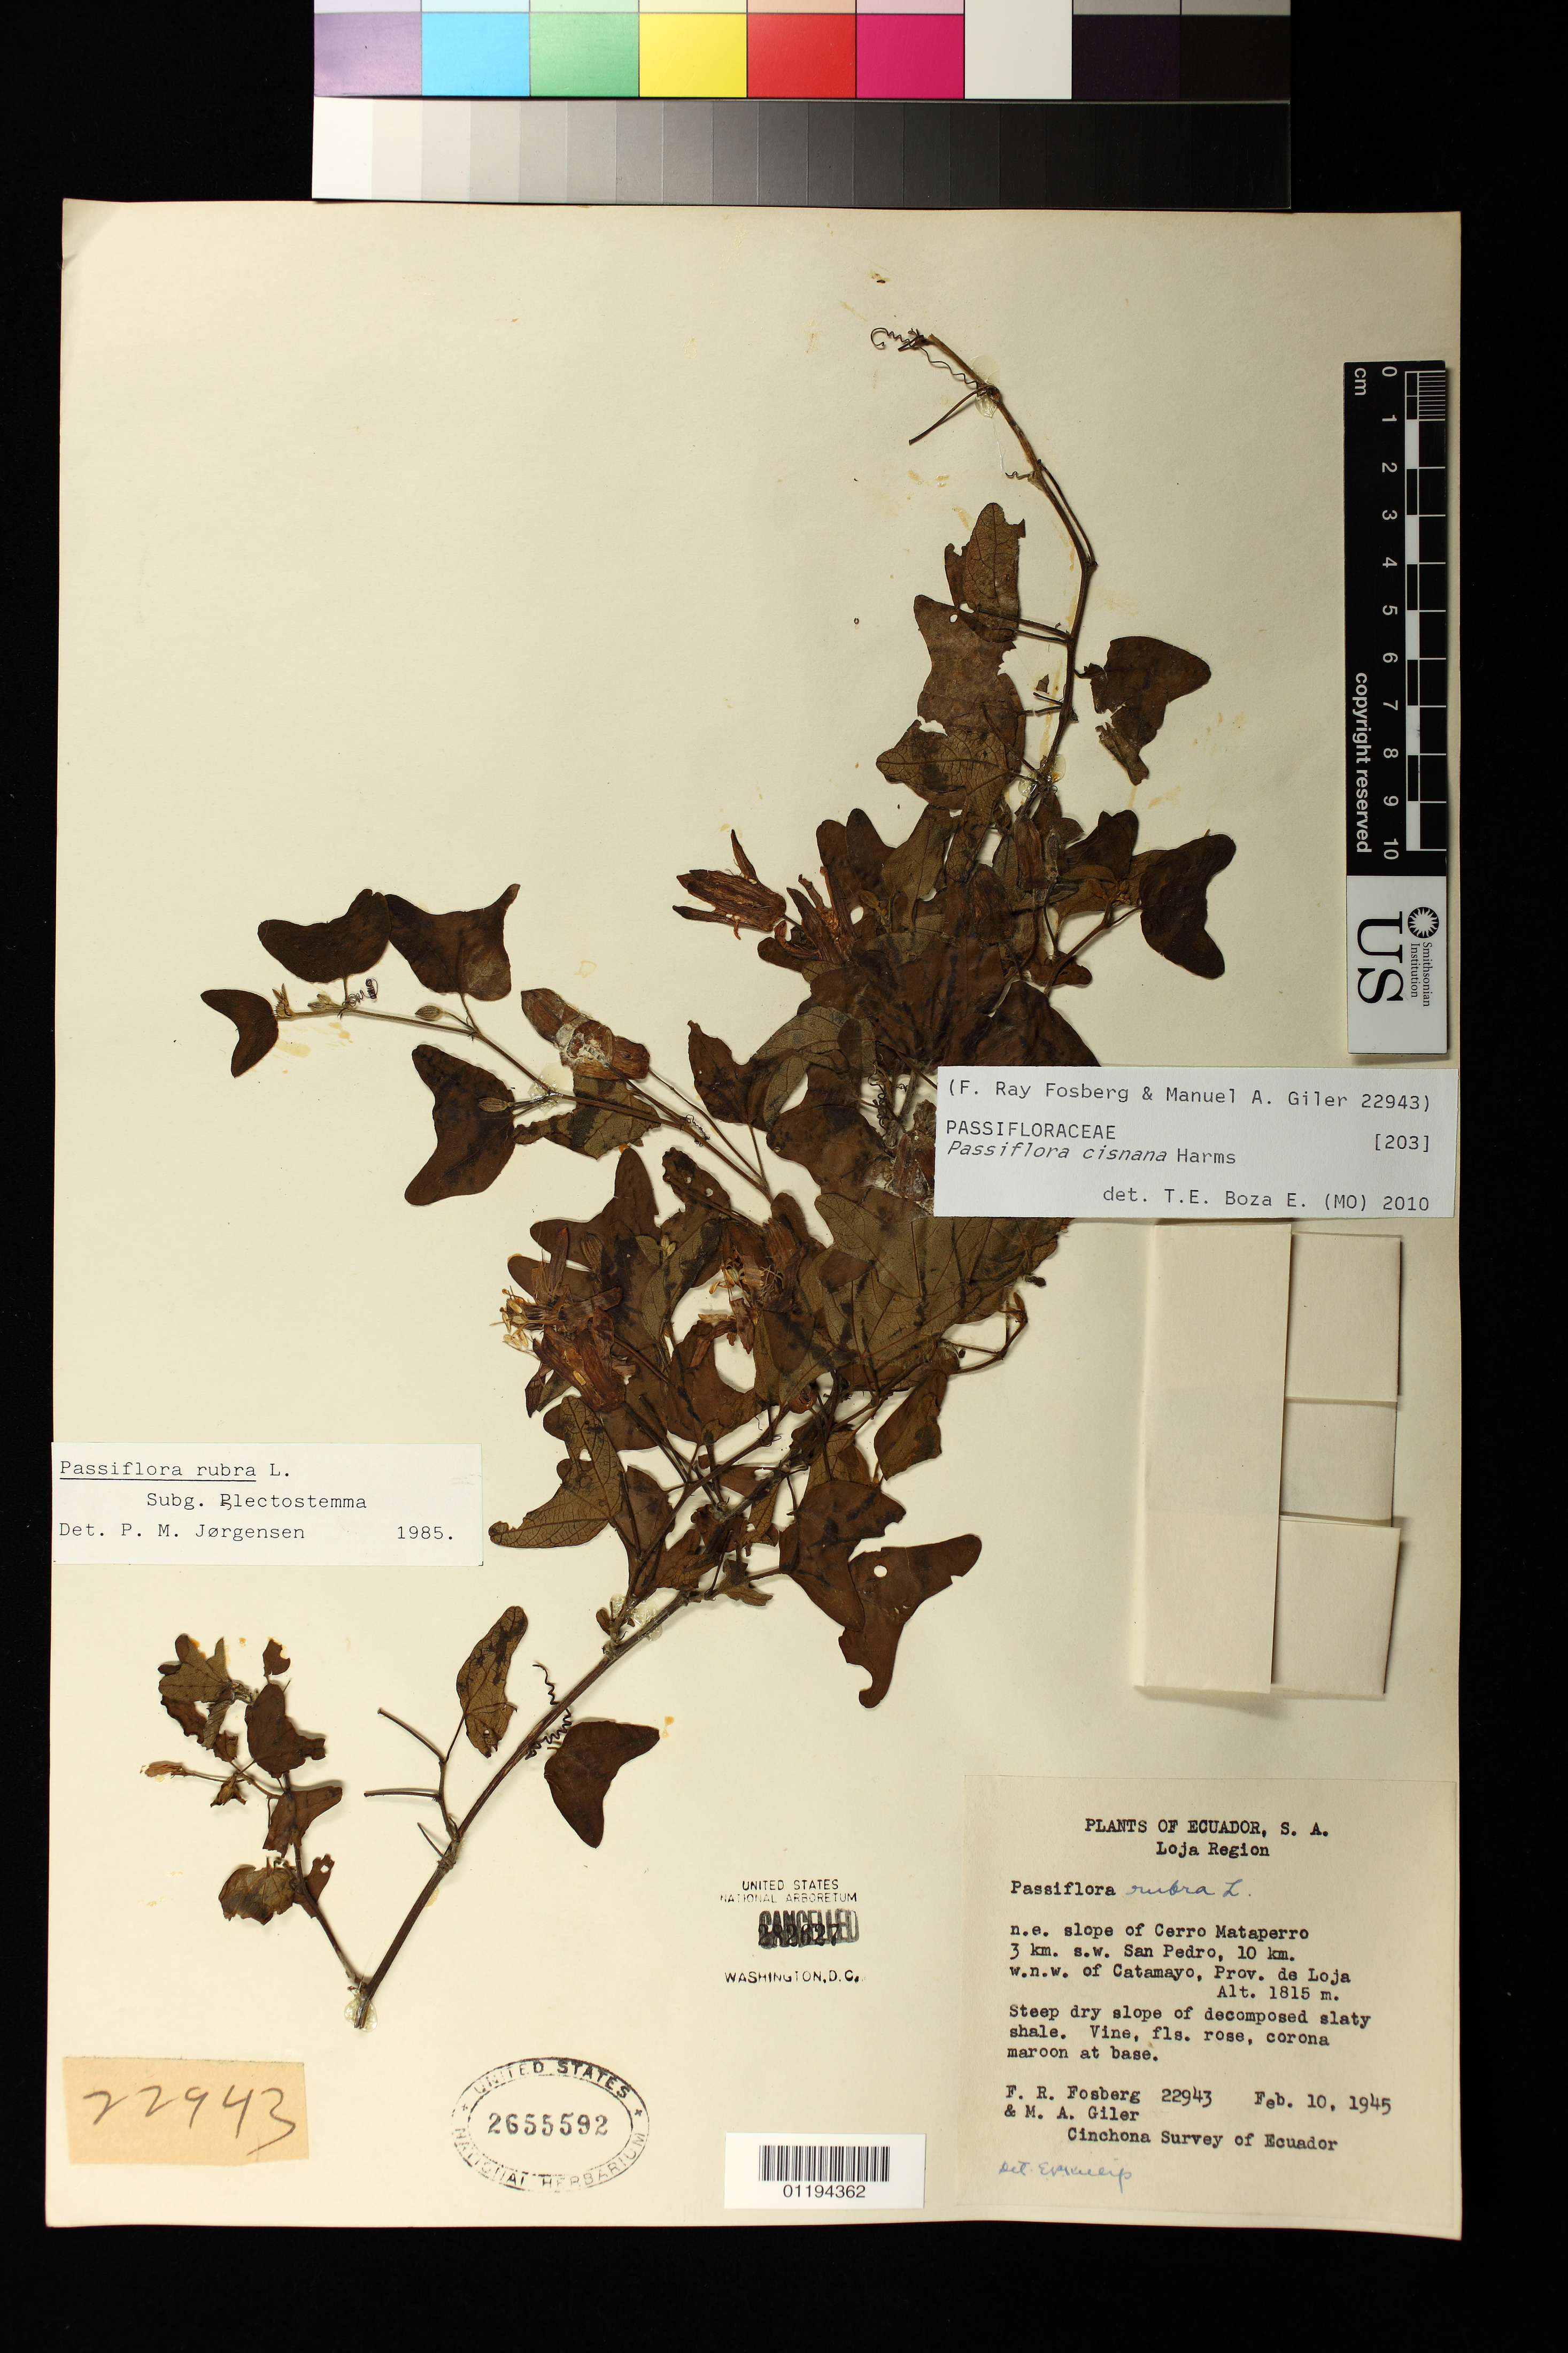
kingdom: Plantae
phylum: Tracheophyta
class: Magnoliopsida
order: Malpighiales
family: Passifloraceae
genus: Passiflora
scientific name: Passiflora cisnana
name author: Harms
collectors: F. R. Fosberg & M. Giler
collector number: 22943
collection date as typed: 02 Oct 1945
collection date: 1945-10-02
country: Ecuador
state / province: Loja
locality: Loja Region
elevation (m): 1815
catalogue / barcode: US 2655592